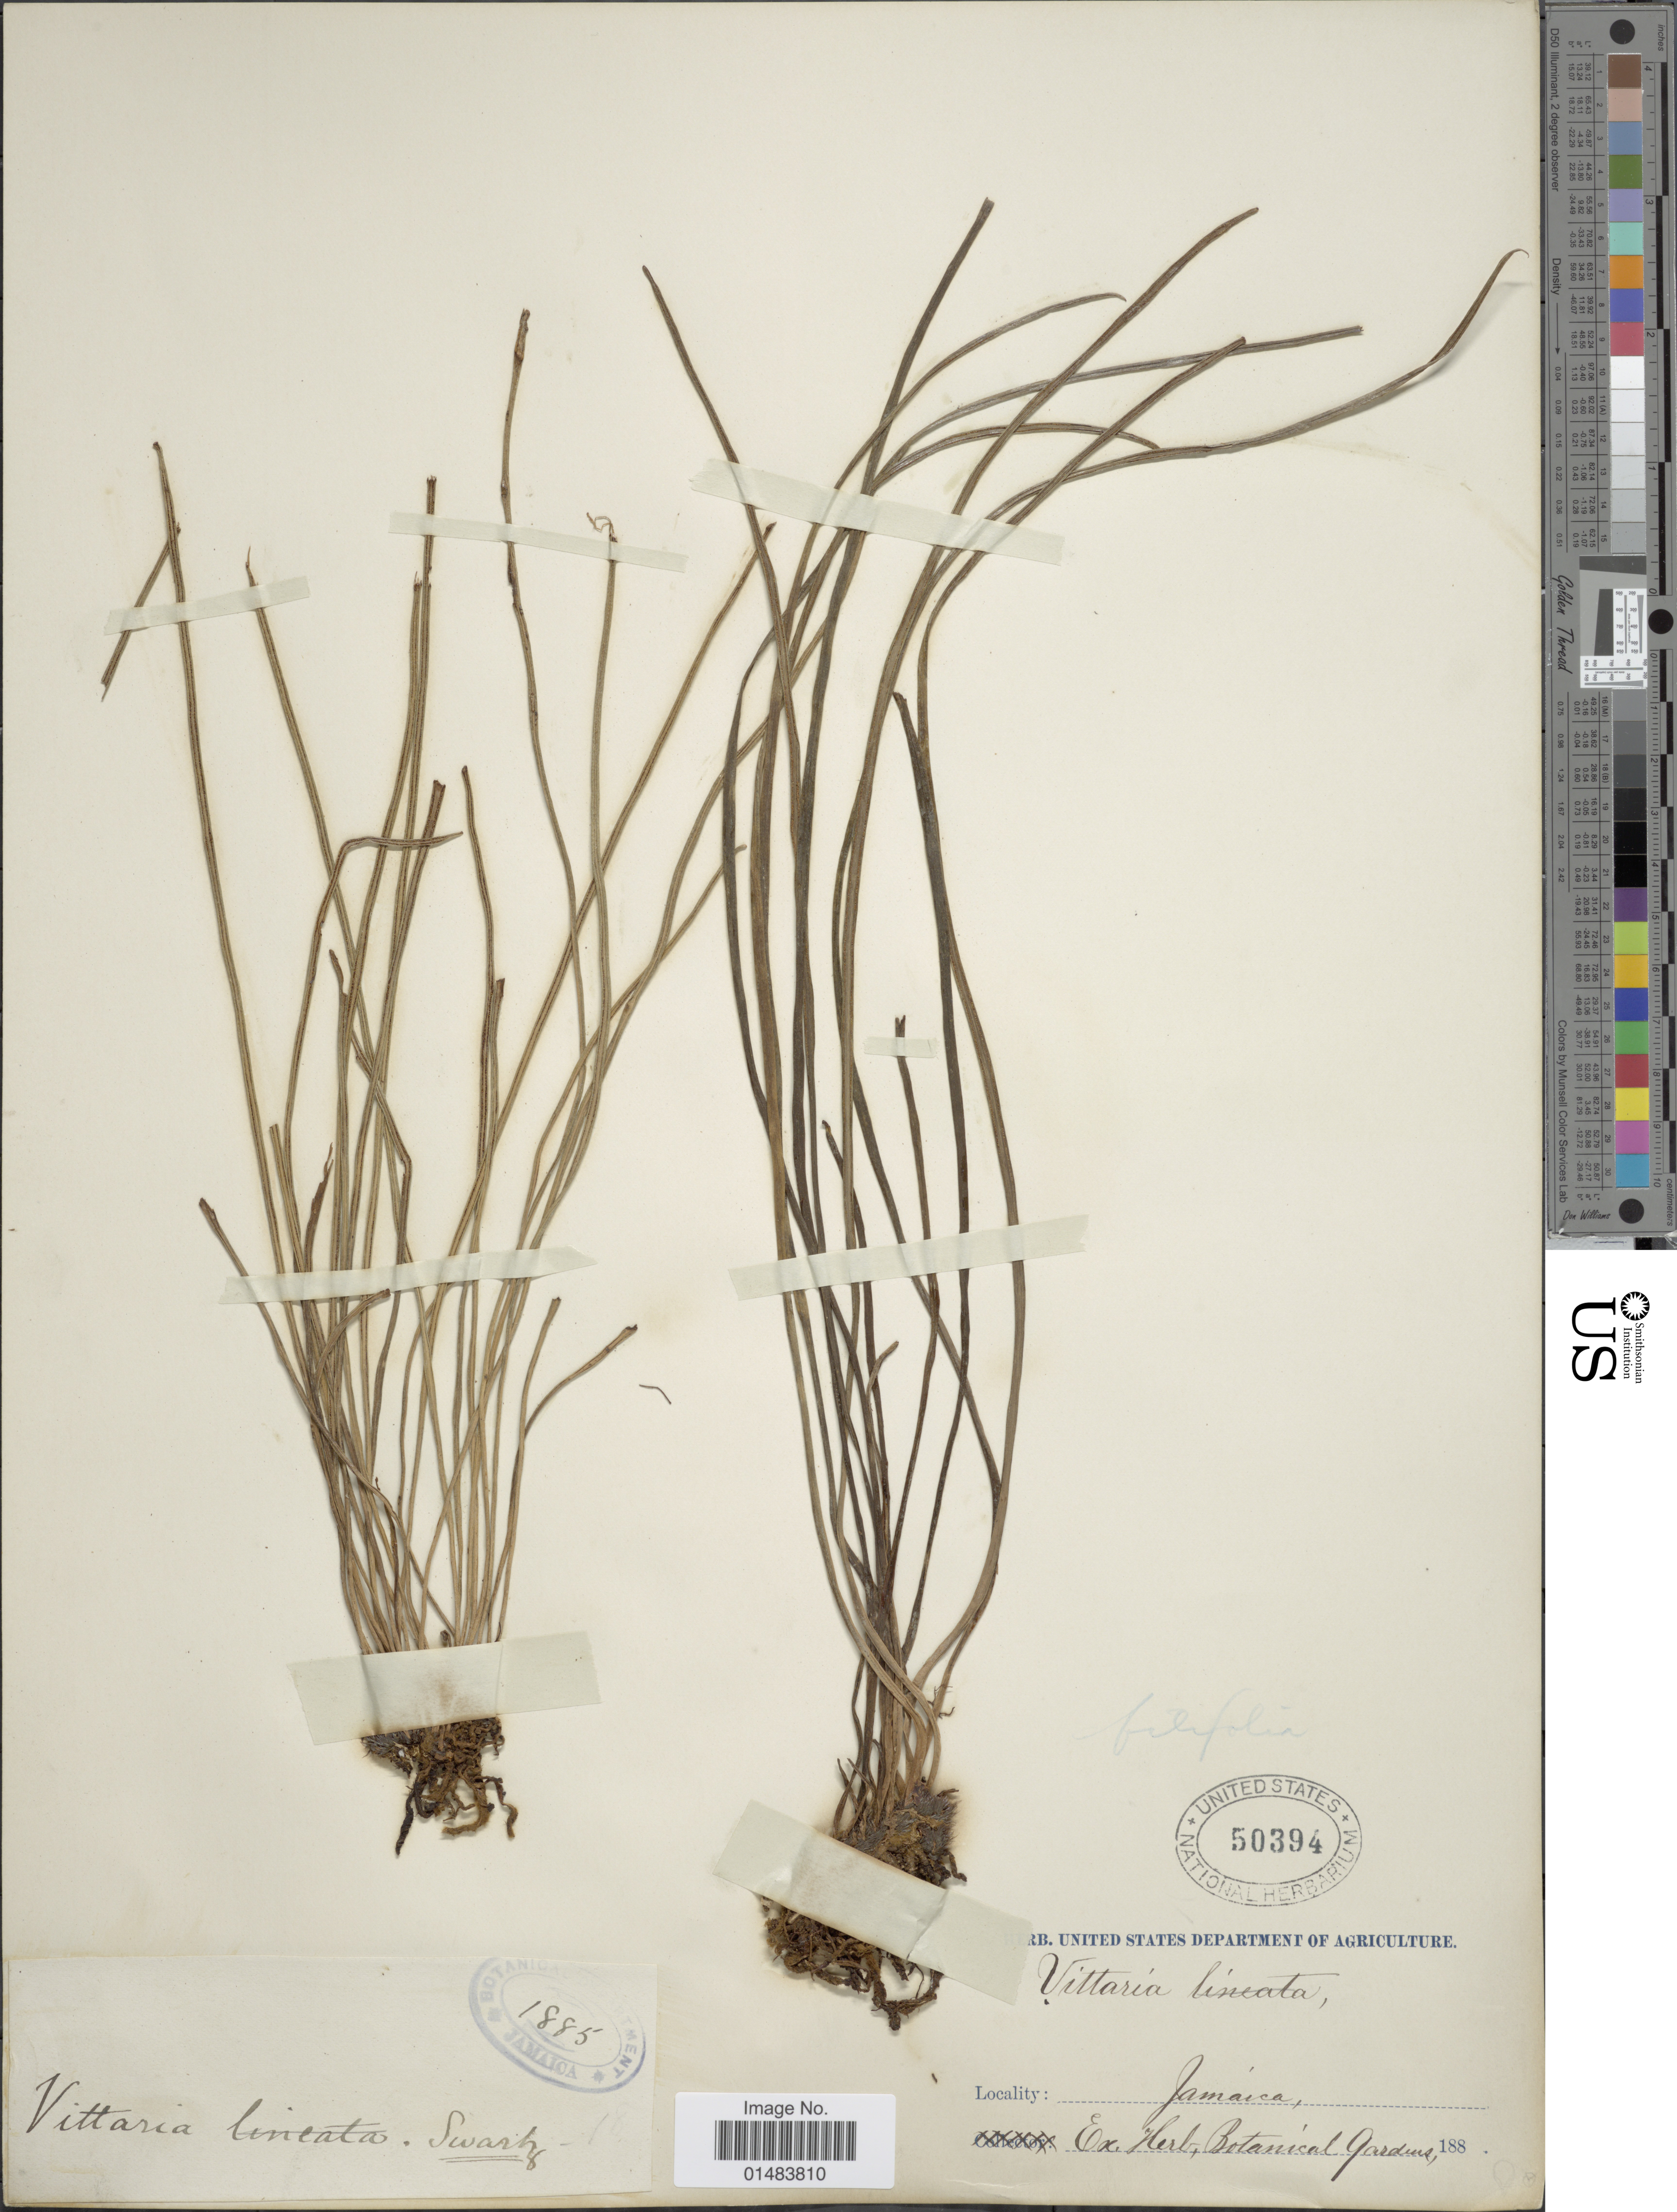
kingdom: Plantae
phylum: Tracheophyta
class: Polypodiopsida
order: Polypodiales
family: Pteridaceae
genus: Vittaria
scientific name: Vittaria graminifolia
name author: Kaulf.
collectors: ex herb. Bot. Gard.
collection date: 1885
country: Jamaica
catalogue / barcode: US 50394